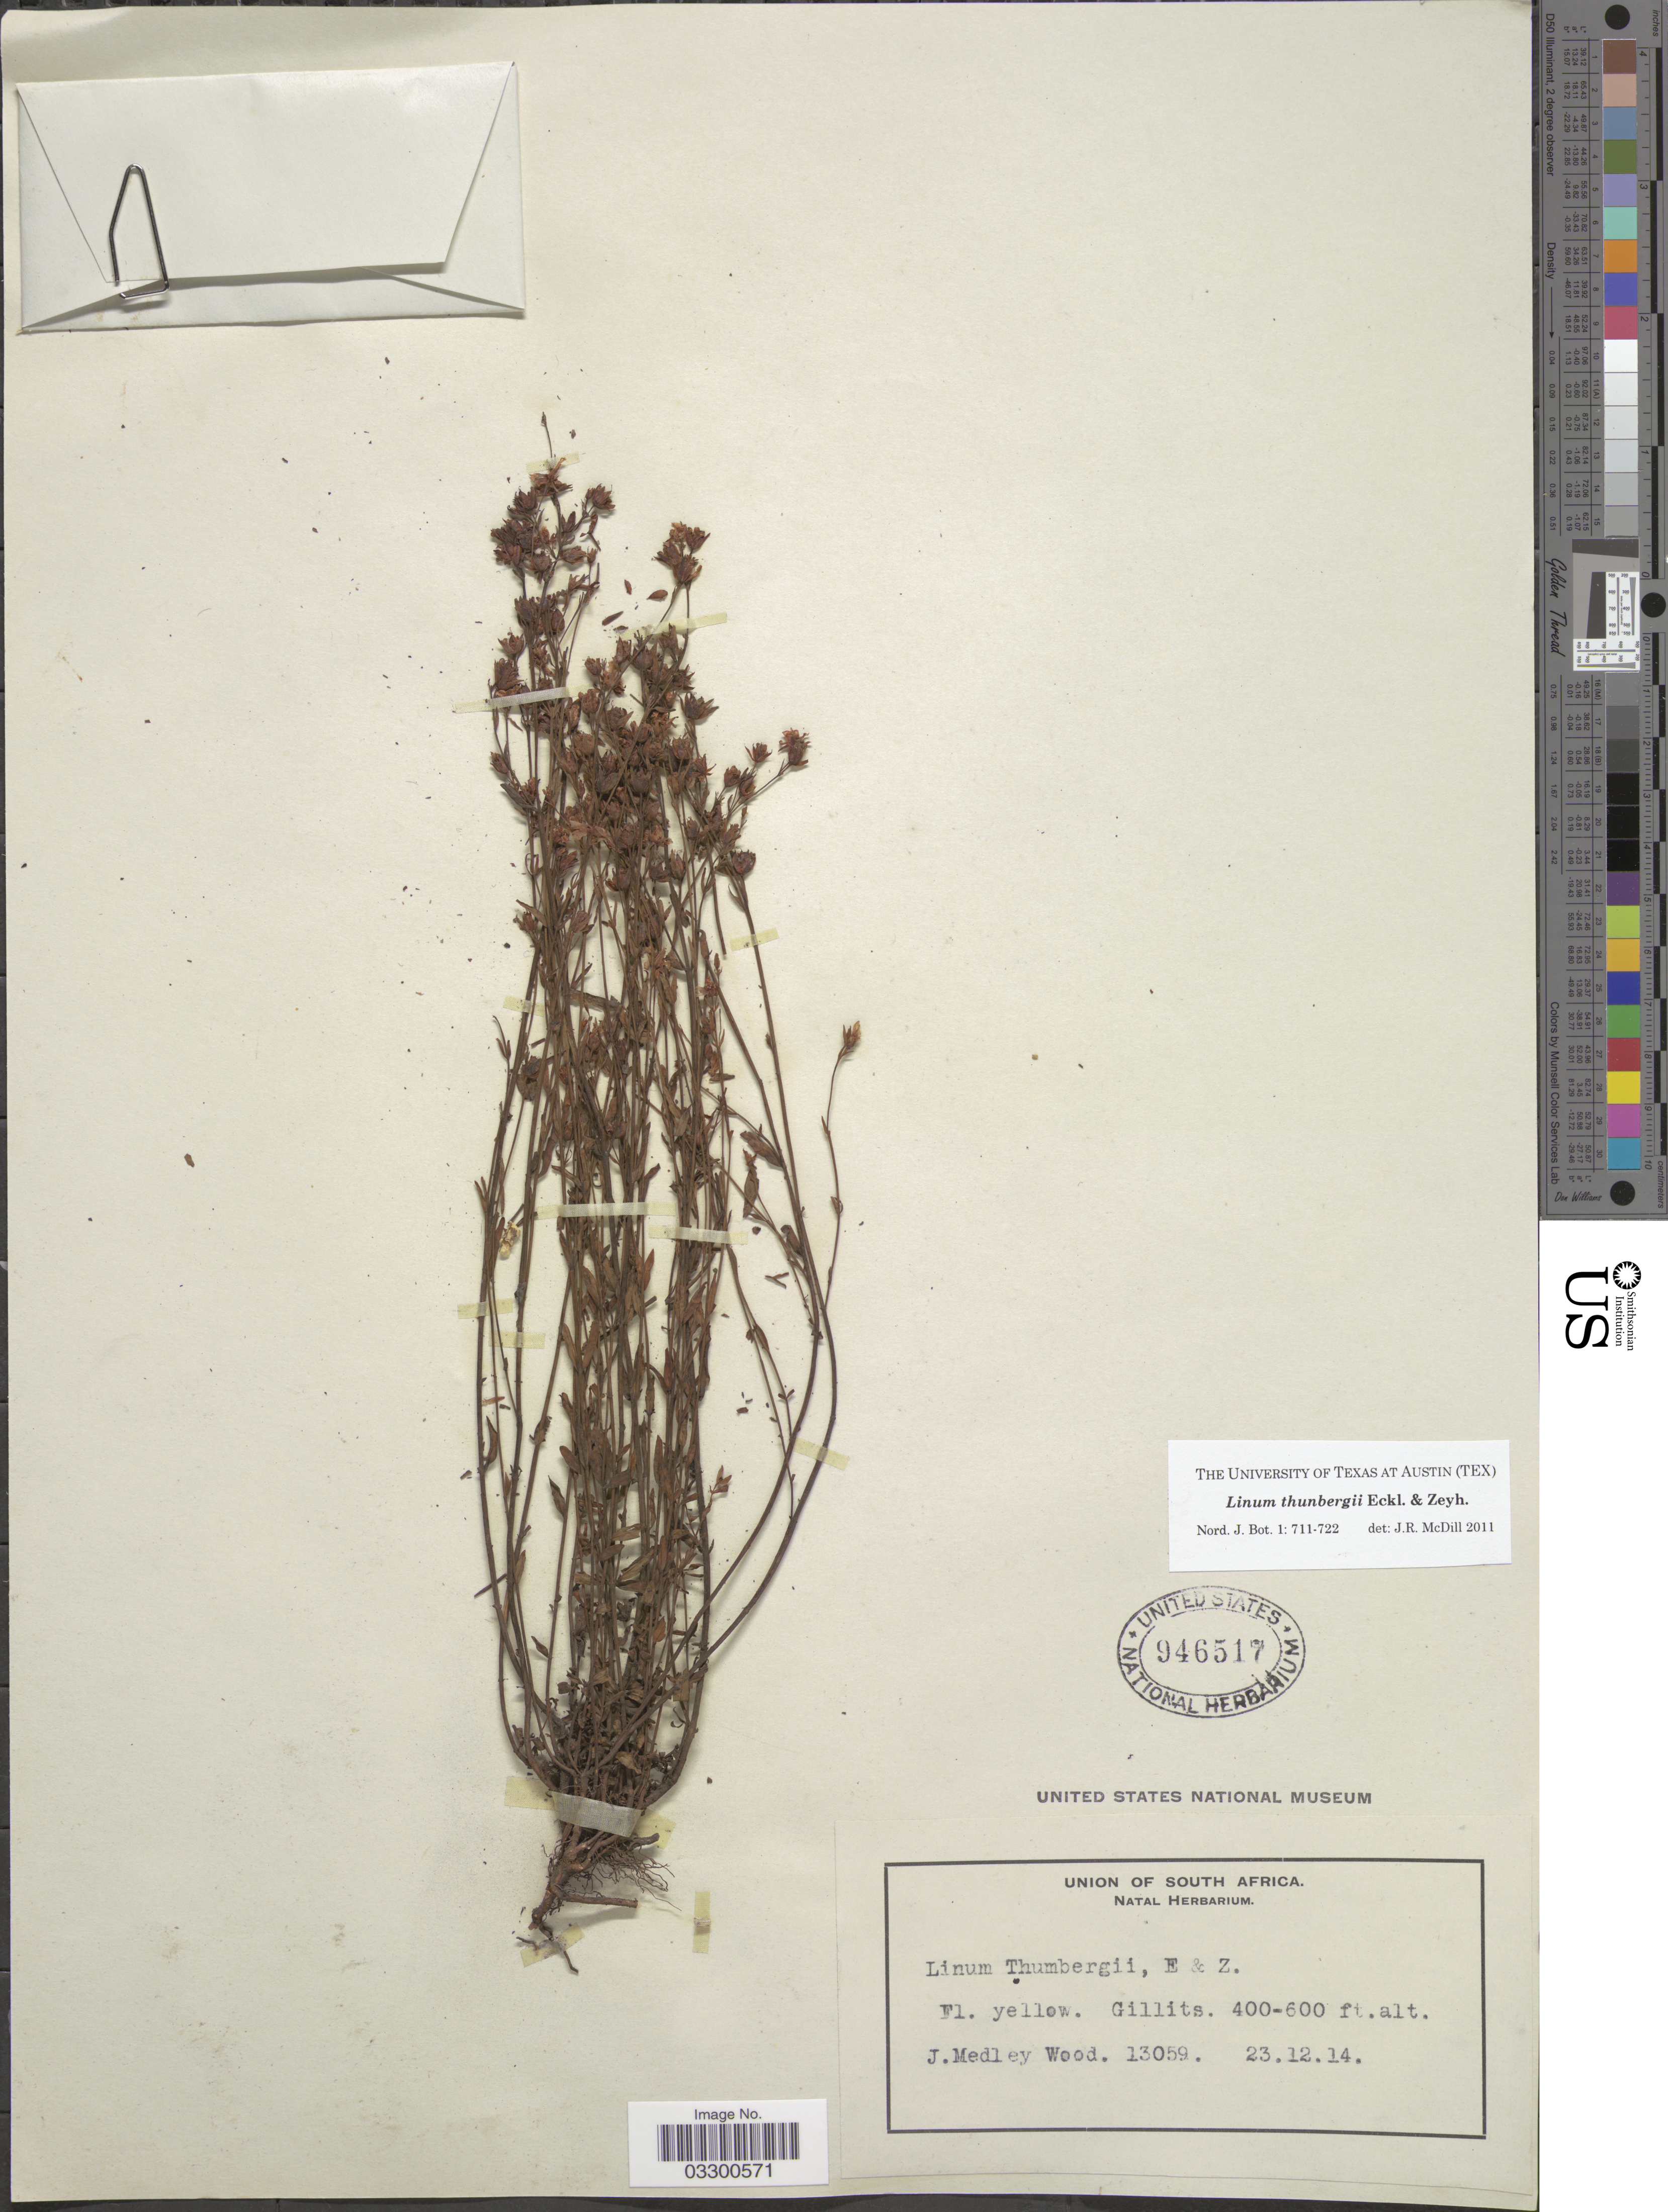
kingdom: Plantae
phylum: Tracheophyta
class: Magnoliopsida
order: Malpighiales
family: Linaceae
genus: Linum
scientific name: Linum thunbergii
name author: Eckl. & Zeyh.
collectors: J. Medley Wood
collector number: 13059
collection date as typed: Transcribed d/m/y: 23/12/14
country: South Africa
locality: Union of South Africa. Gillits.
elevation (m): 122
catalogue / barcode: US 946517